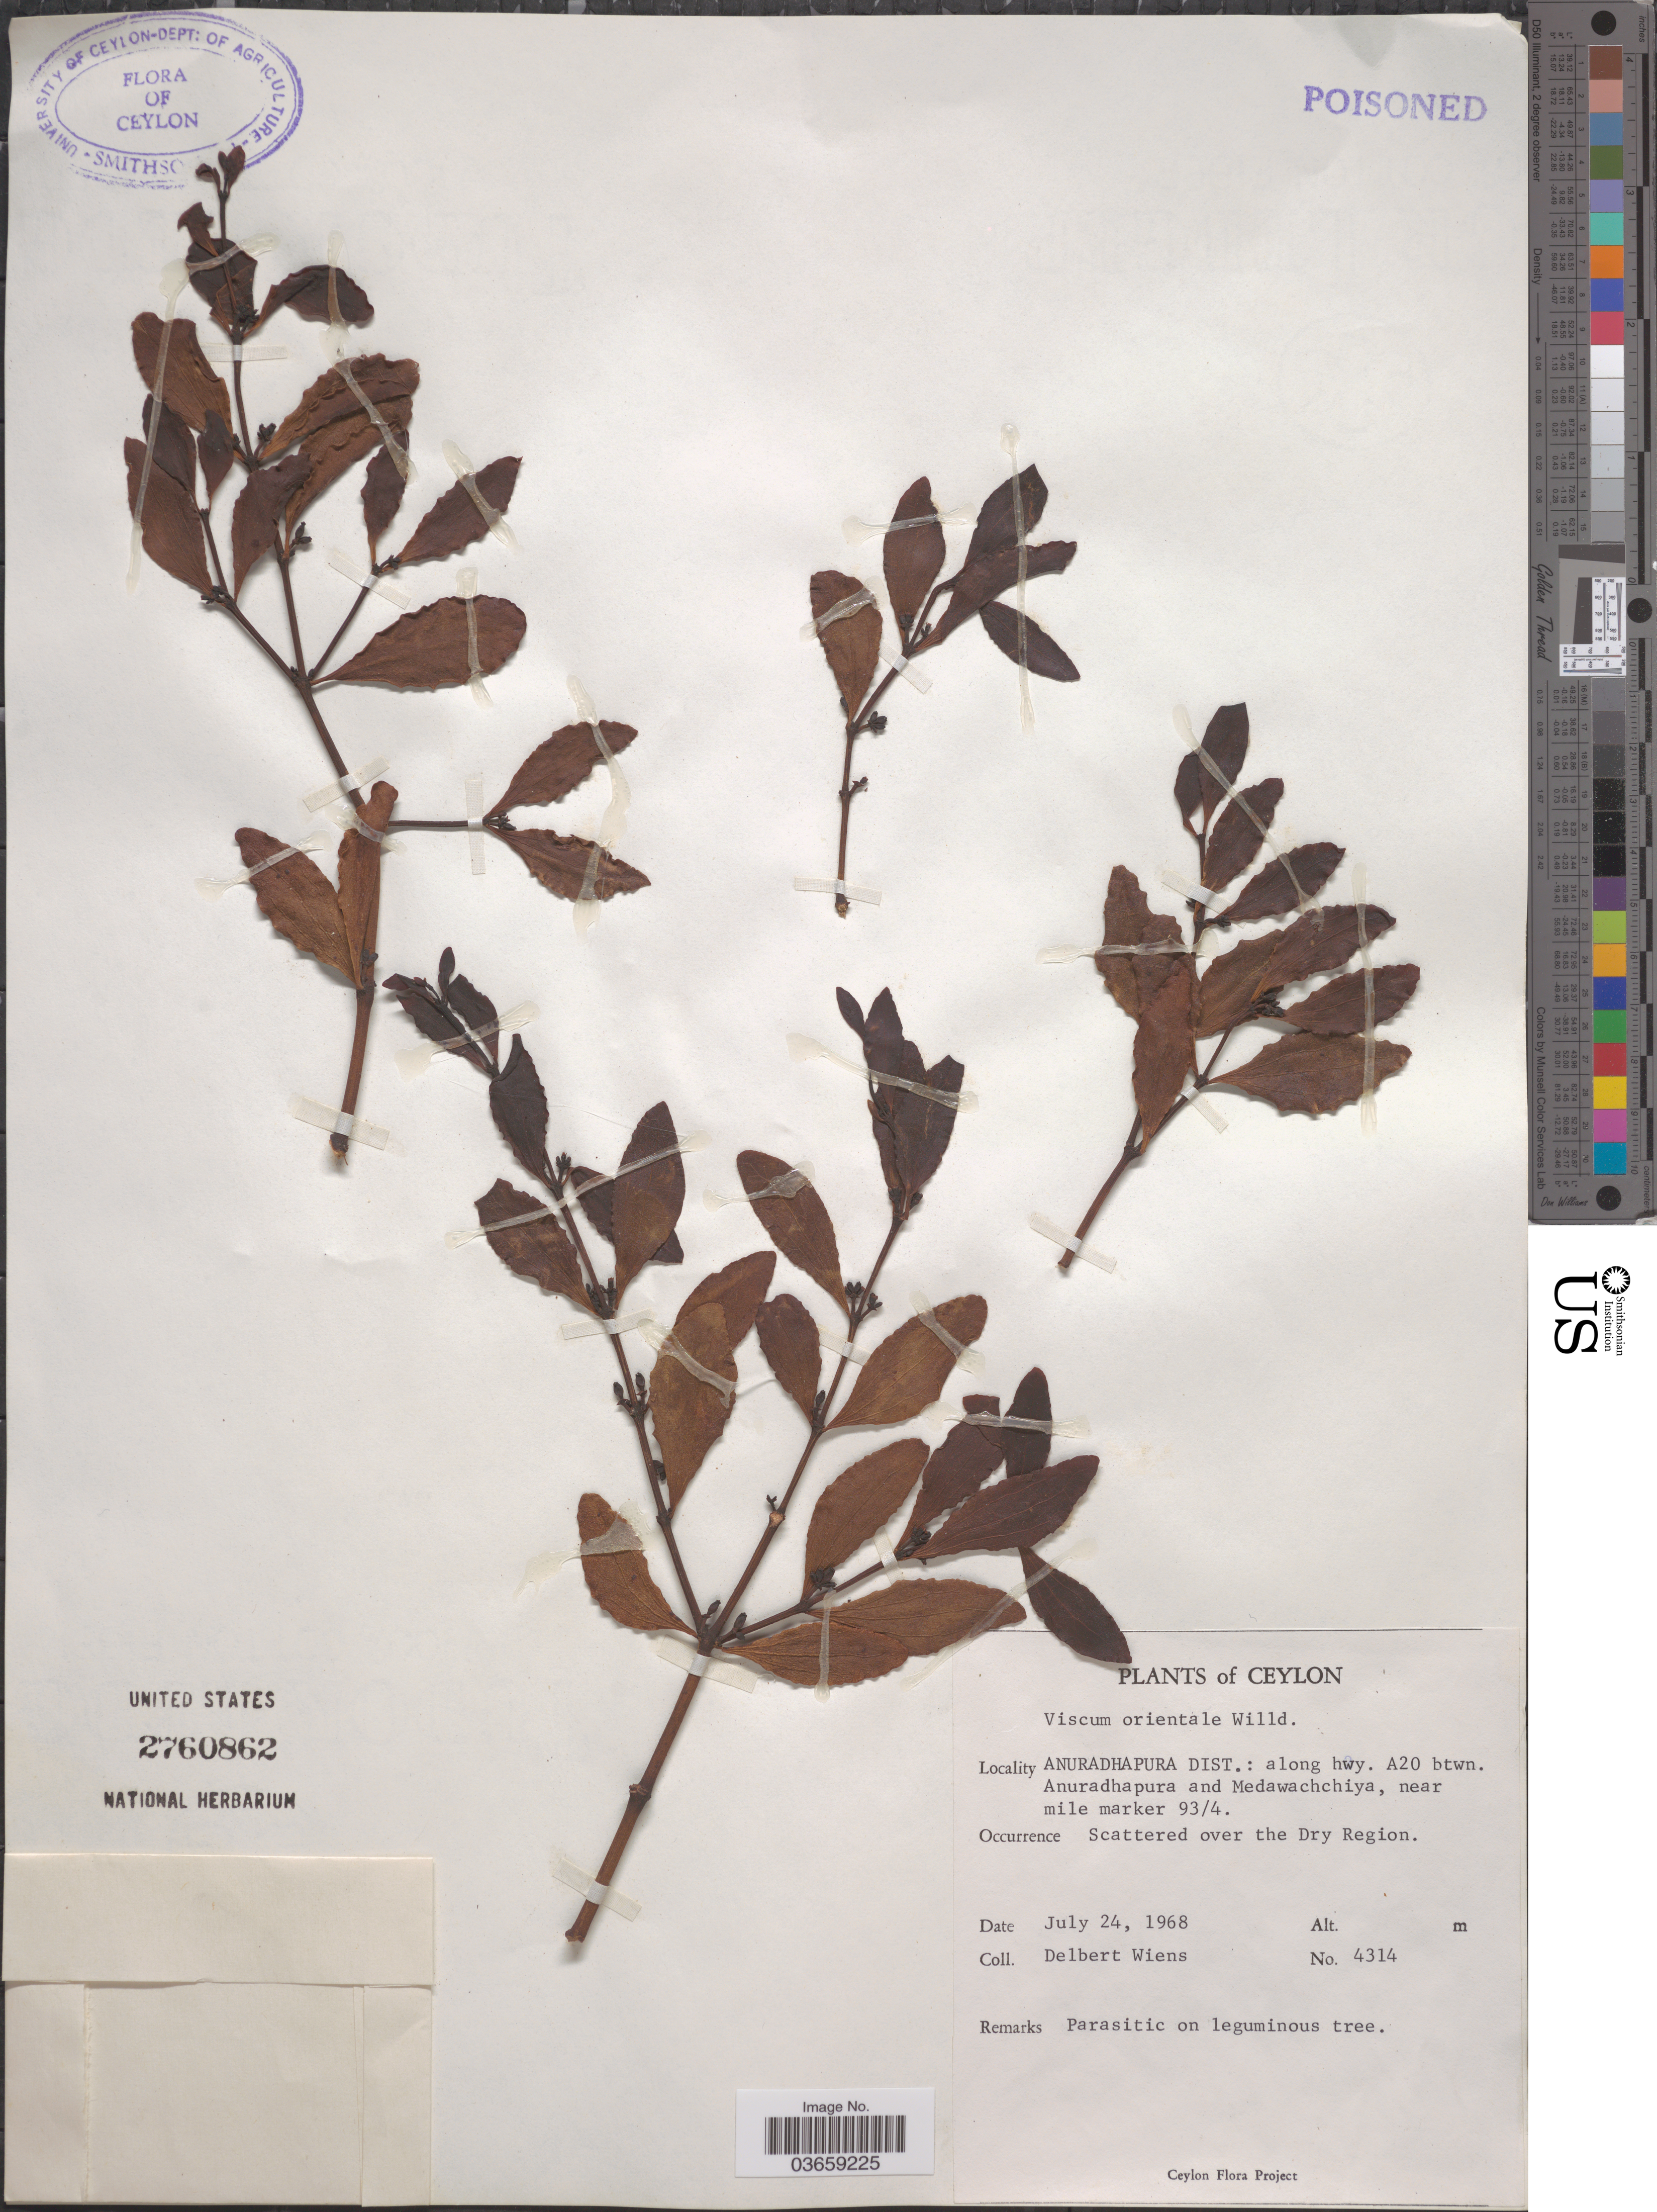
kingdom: Plantae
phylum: Tracheophyta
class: Magnoliopsida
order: Santalales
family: Viscaceae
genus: Viscum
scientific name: Viscum orientale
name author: DC.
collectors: D. Wiens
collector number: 4314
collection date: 1968-07-24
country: Sri Lanka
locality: Ceylon. Anuradhapura Dist.: along hwy. A20 btwn. Anuradhapura and Medawachchiya, near mile marker 93/4.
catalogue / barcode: US 2760862